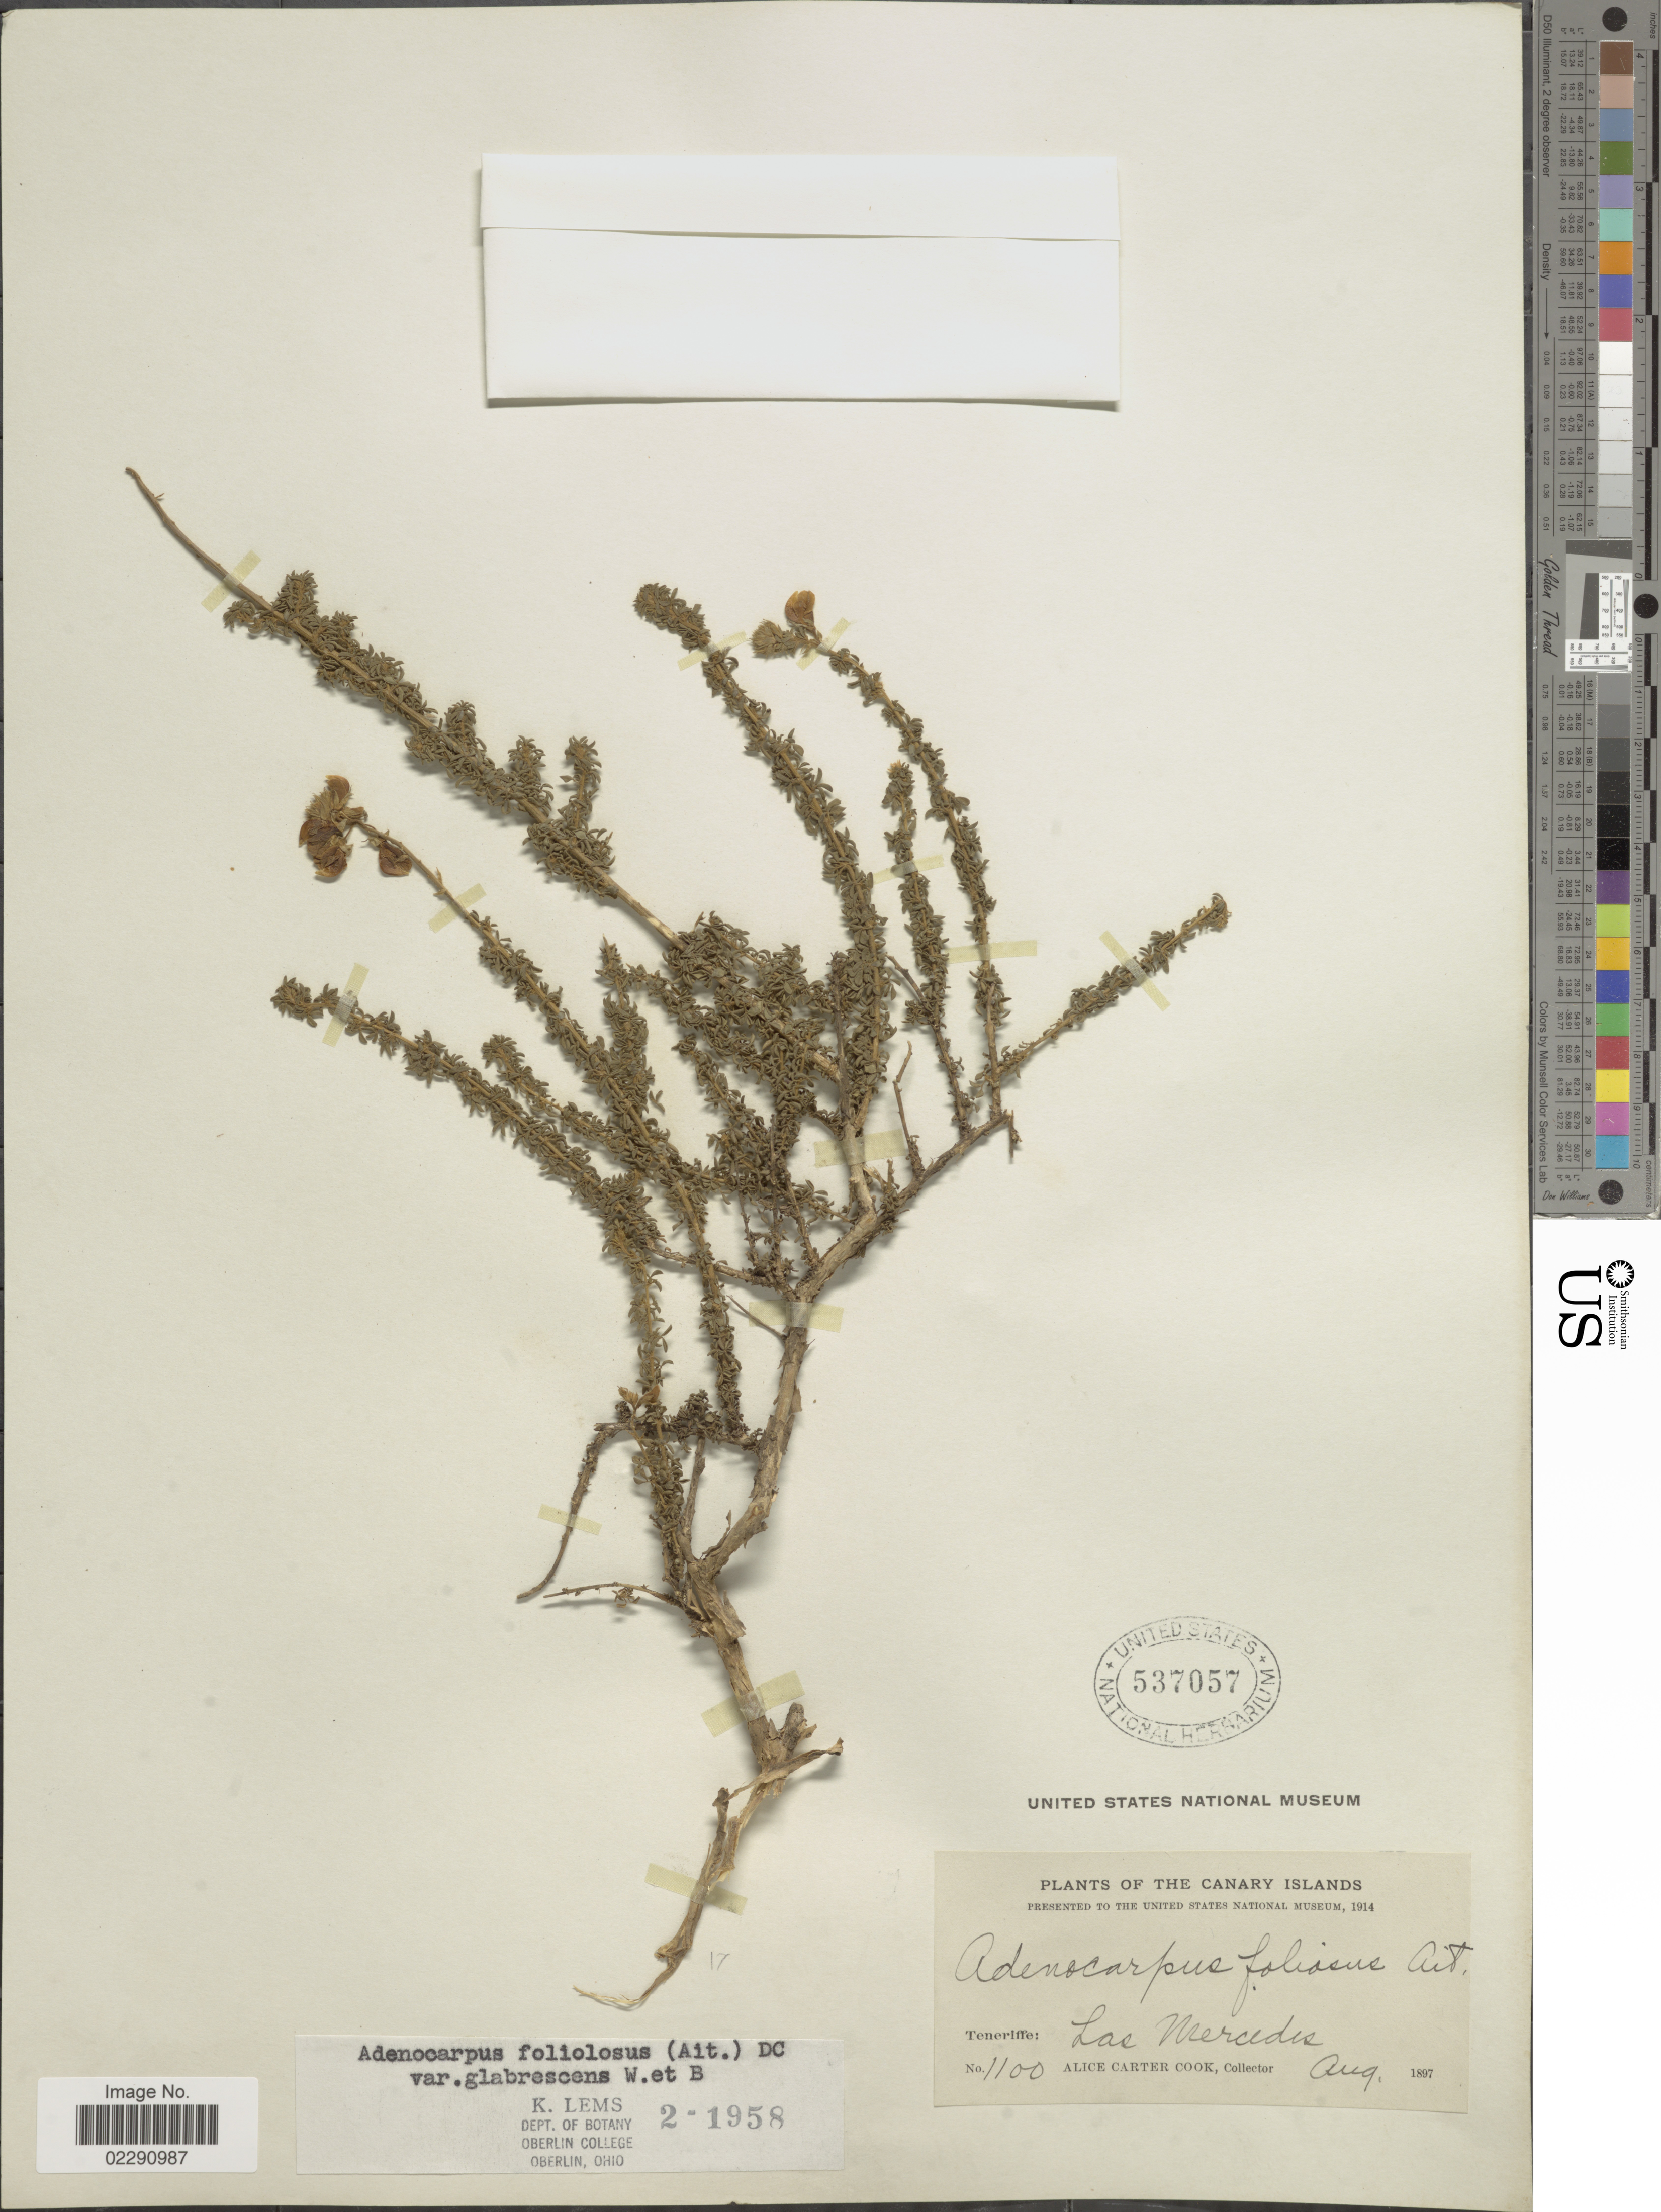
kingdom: Plantae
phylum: Tracheophyta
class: Magnoliopsida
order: Fabales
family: Fabaceae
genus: Adenocarpus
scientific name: Adenocarpus foliolosus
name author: DC.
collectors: Alice C. Cook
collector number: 1100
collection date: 1897-08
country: Spain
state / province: Canarias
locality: Canary Islands, Teneriffe, Las Mercedes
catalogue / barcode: US 537057